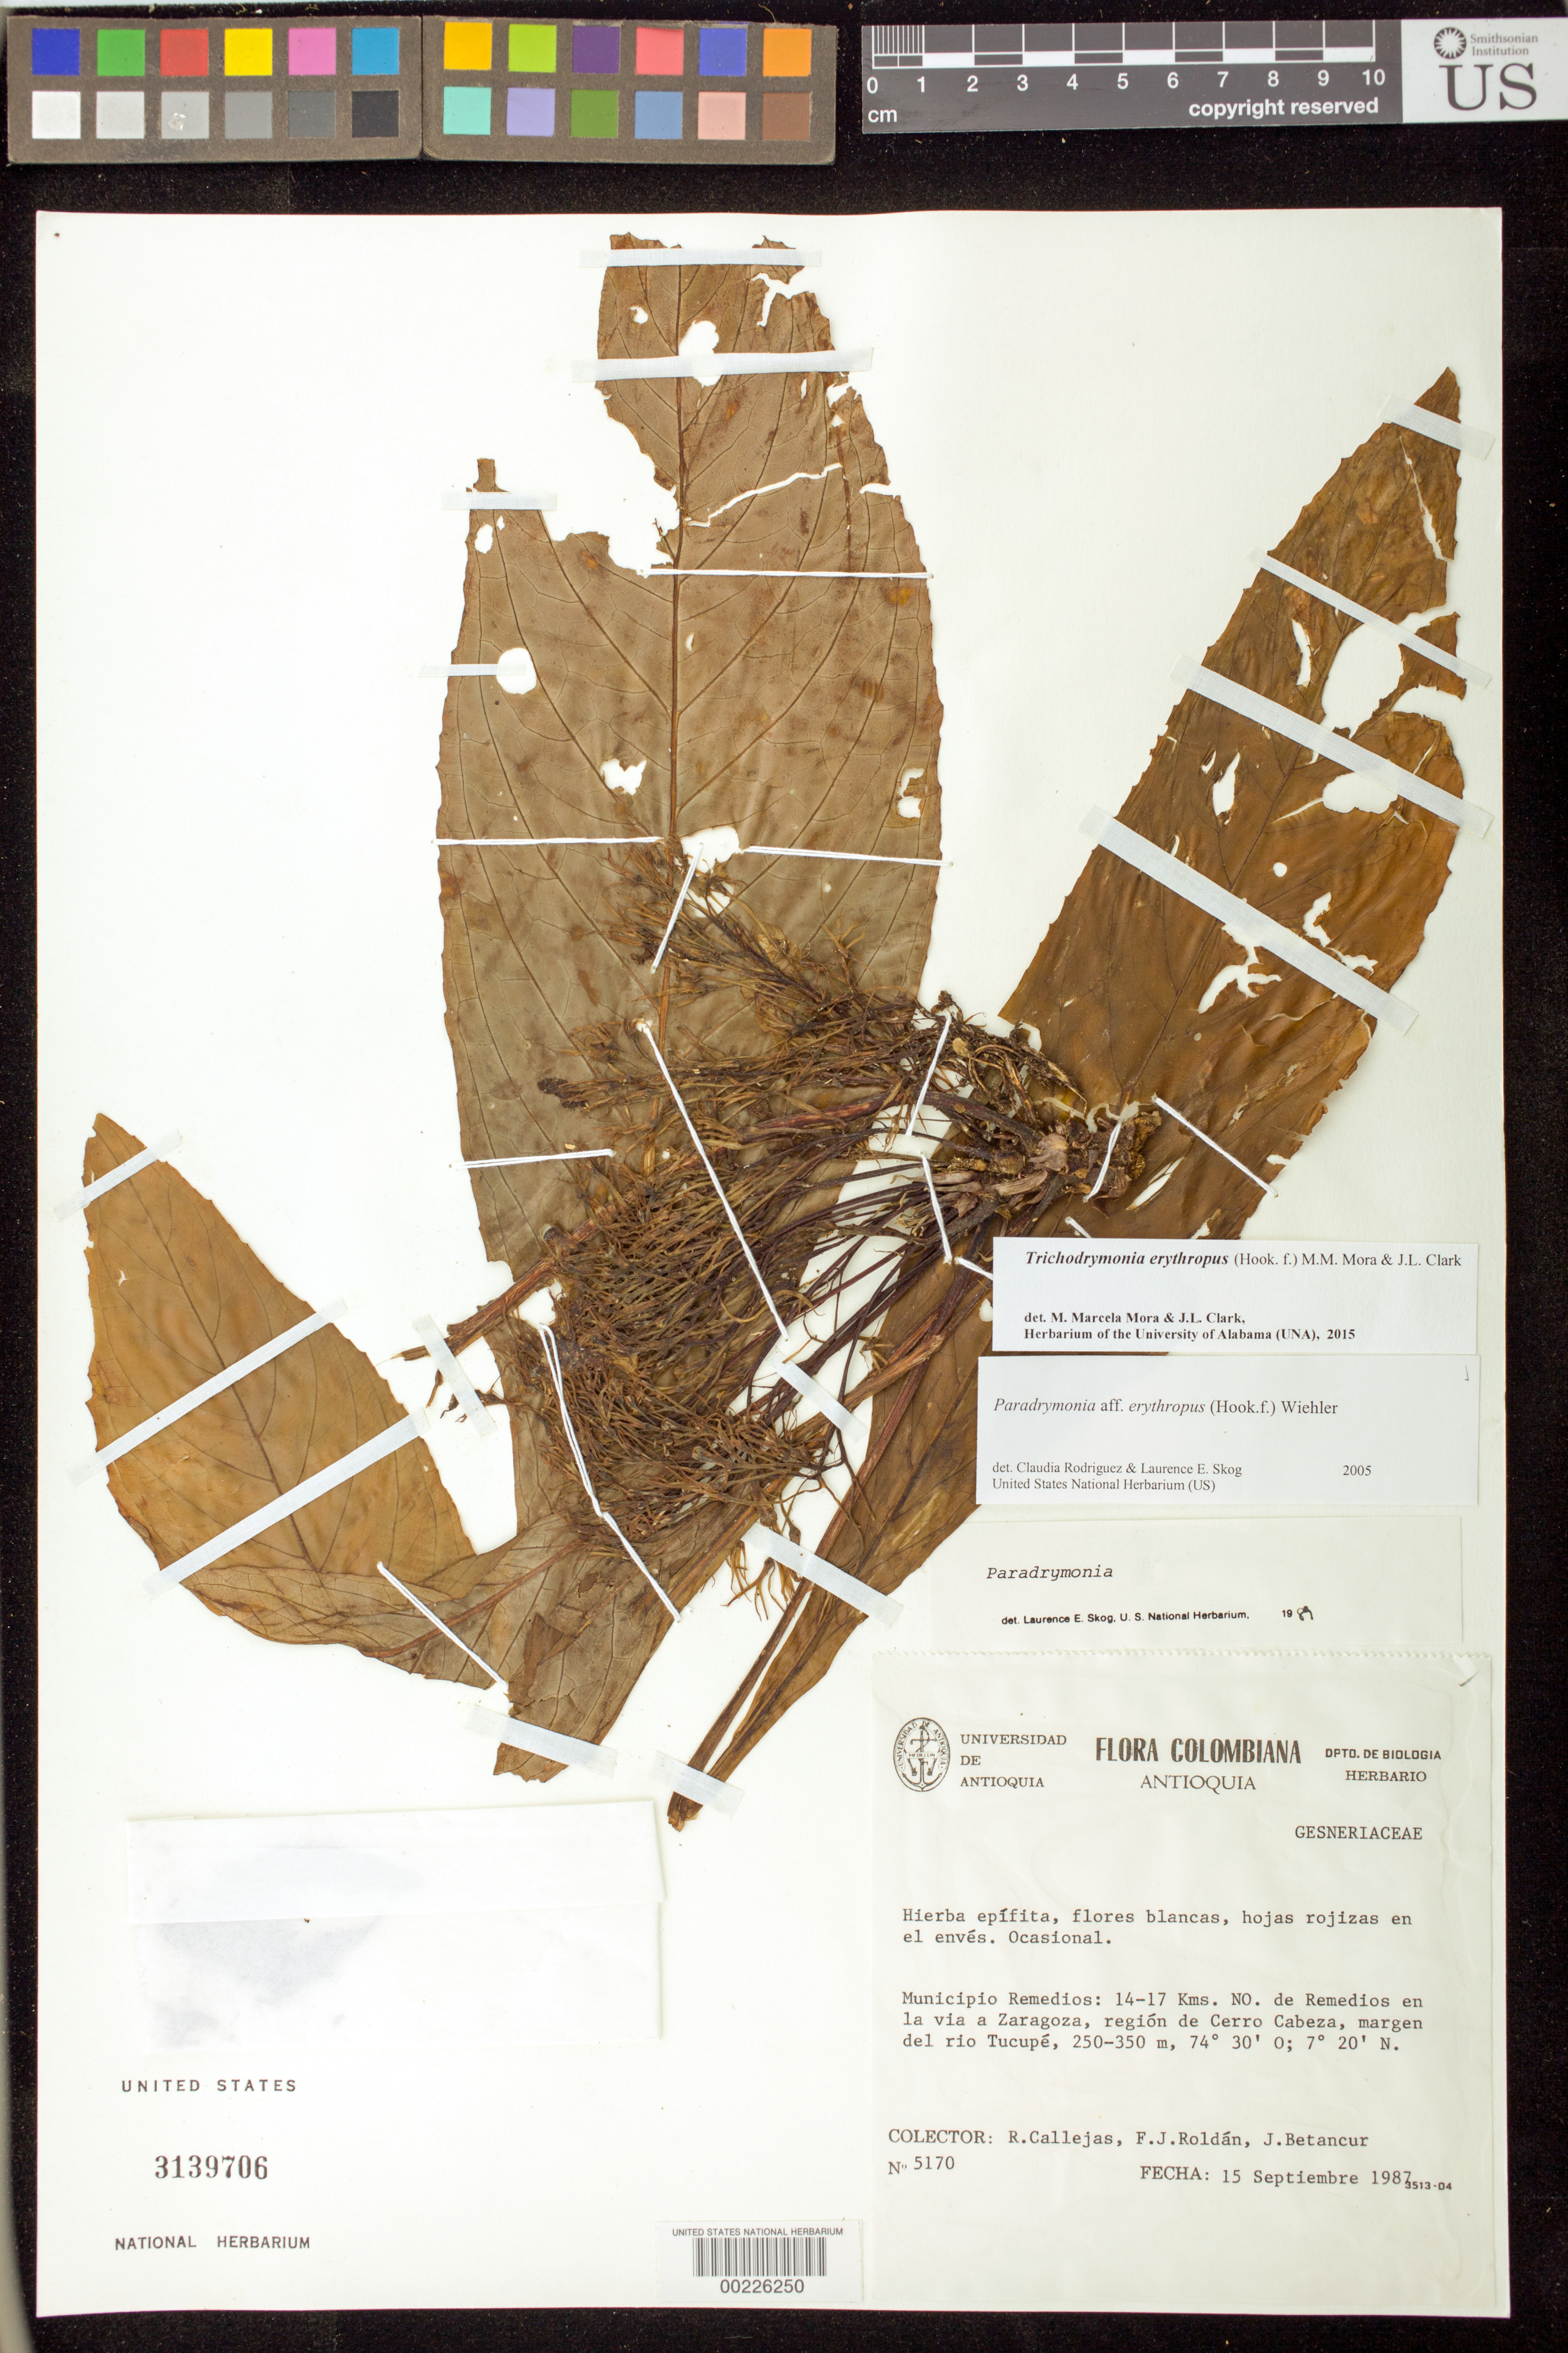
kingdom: Plantae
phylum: Tracheophyta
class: Magnoliopsida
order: Lamiales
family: Gesneriaceae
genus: Trichodrymonia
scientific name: Trichodrymonia erythropus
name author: (Hook. f.) M.M. Mora & J.L. Clark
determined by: Mora, M. M.; Clark, J. L.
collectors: R. Callejas, F. J. Roldán & J. C. Betancur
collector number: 5170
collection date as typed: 15 Sep 1987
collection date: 1987-09-15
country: Colombia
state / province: Antioquia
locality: Mpio. Remedios, 14-17 km N of Remedios on the road to Zaragoza, region of Cerro Cabeza, bank of Riotucupe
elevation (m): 250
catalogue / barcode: US 3139706